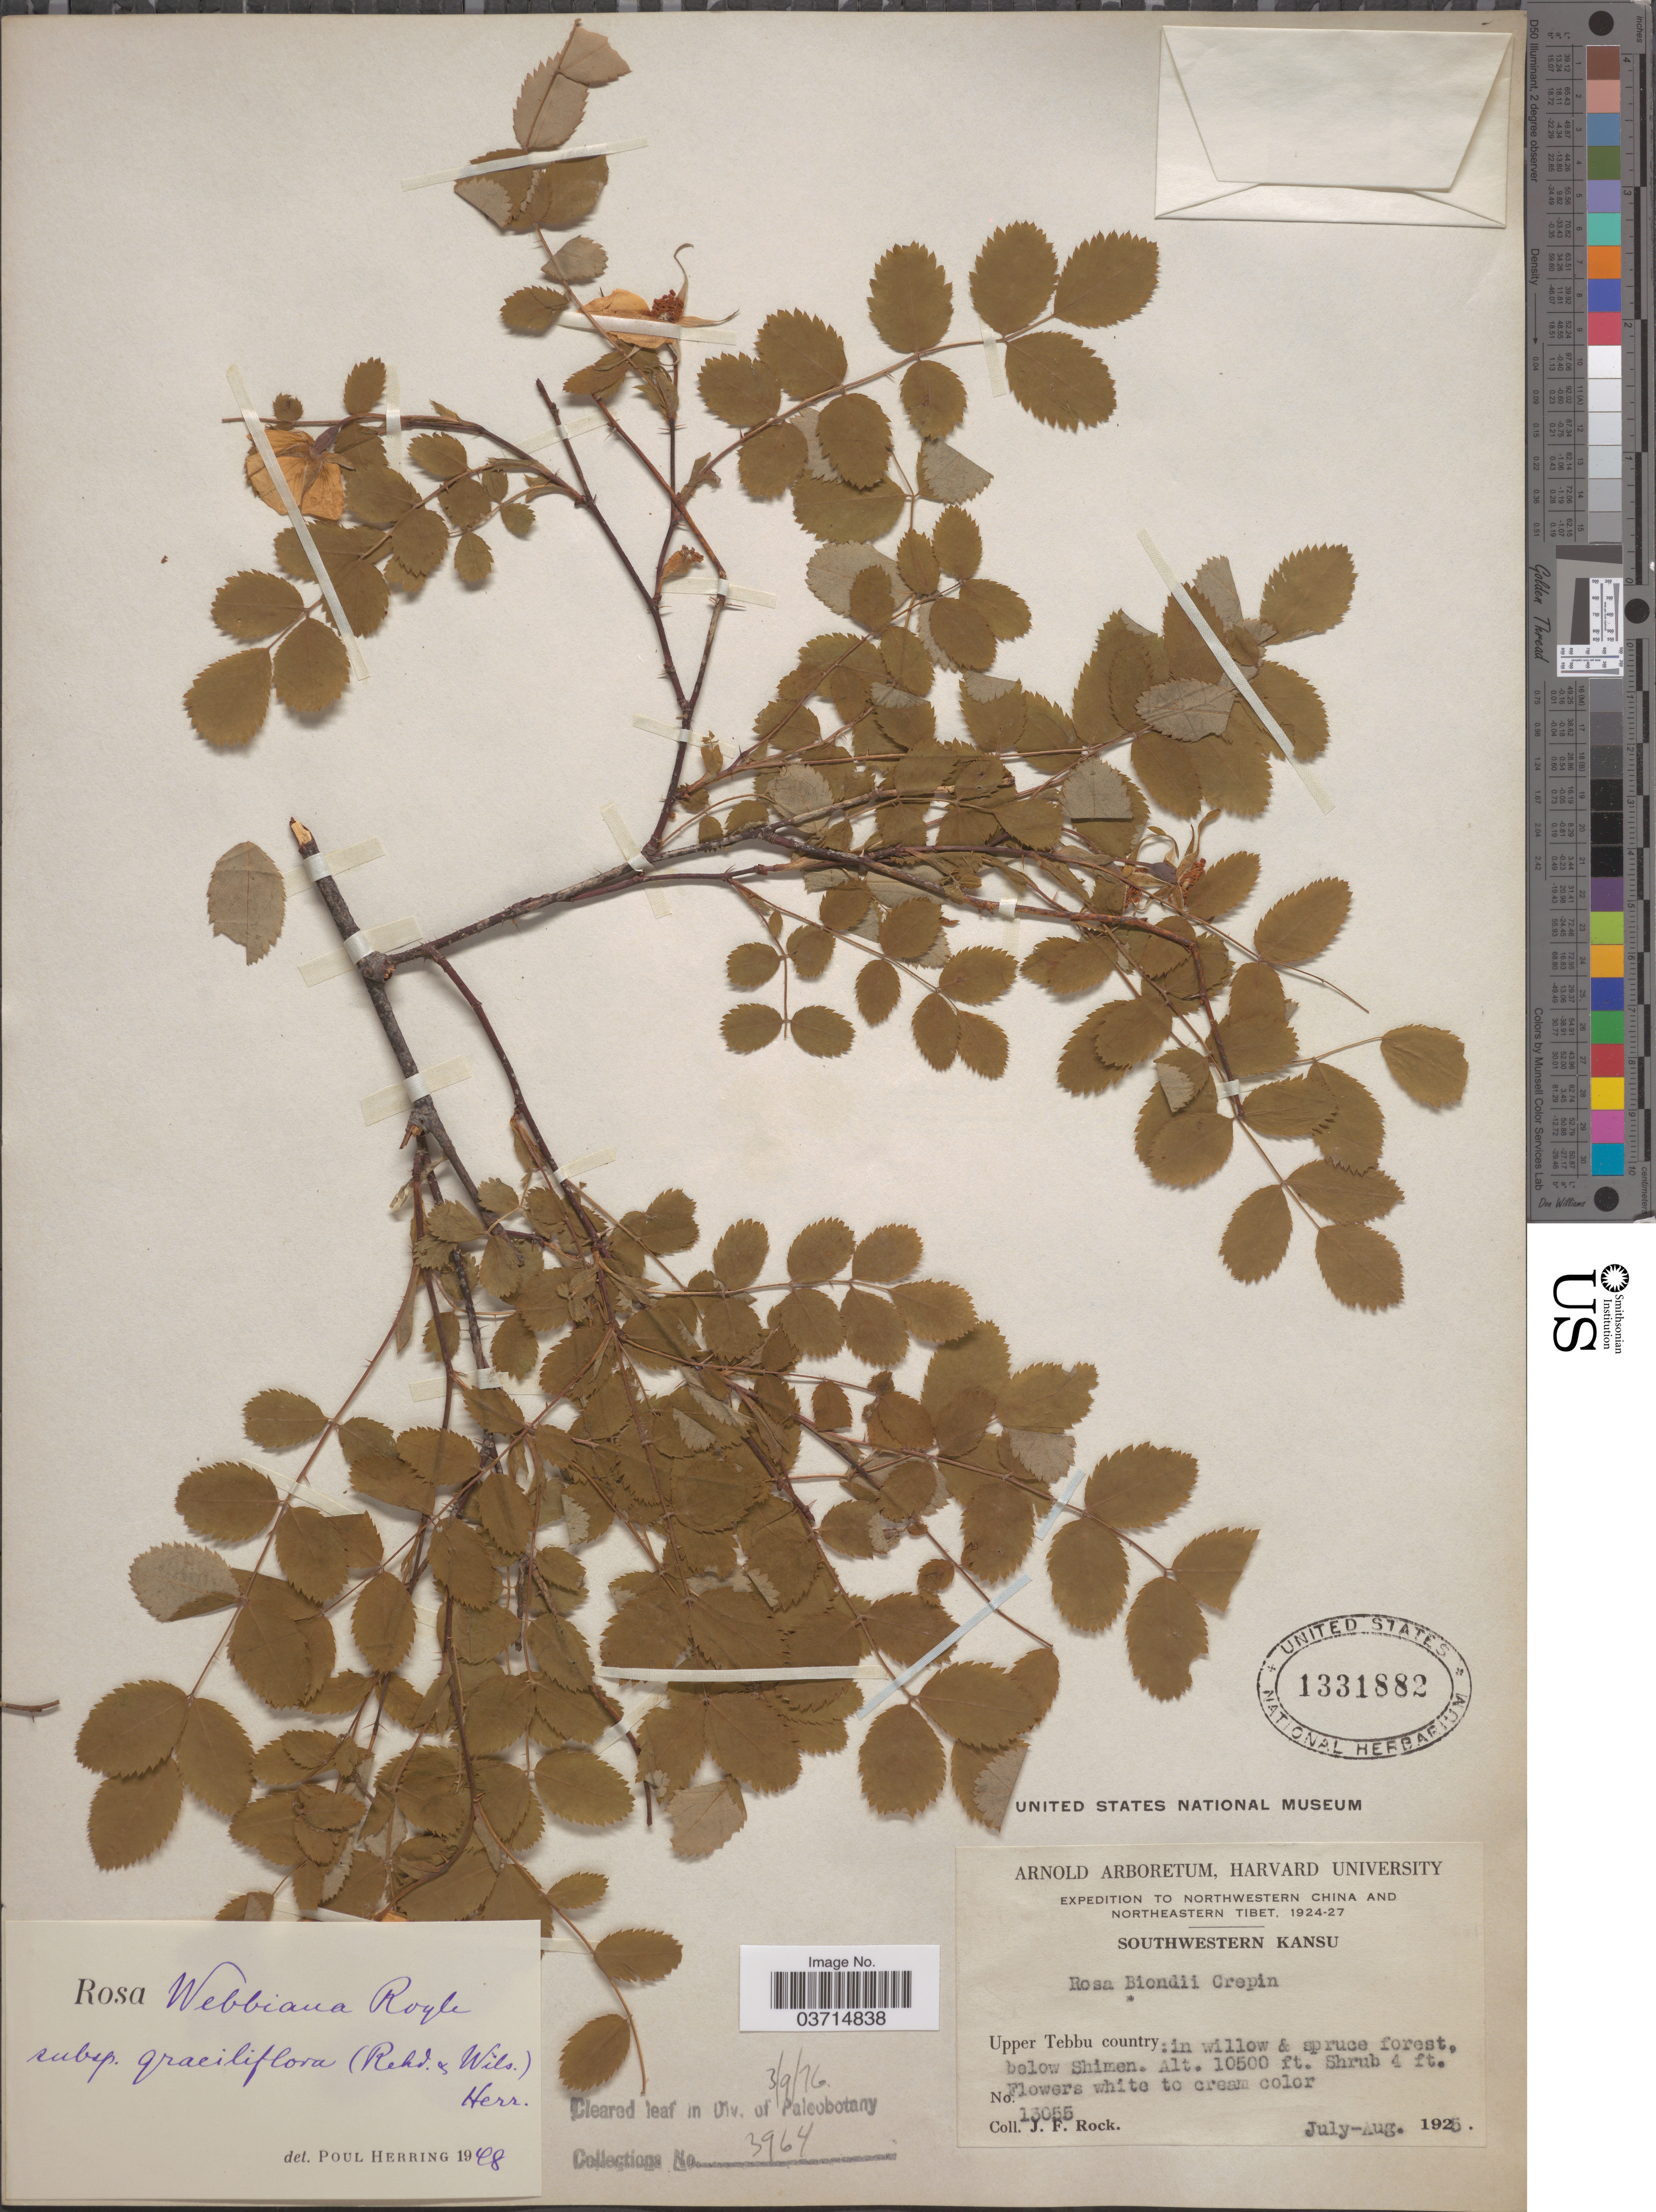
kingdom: Plantae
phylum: Tracheophyta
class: Magnoliopsida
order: Rosales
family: Rosaceae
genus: Rosa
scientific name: Rosa graciliflora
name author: Rehder & E.H. Wilson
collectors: J. Rock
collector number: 13055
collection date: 1925-07/1925-08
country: China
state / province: Gansu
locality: Northwestern China. Southwestern Kansu. Upper Tebbu country: in willow & spruce forest below Shimen.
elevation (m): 3200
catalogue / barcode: US 1331882